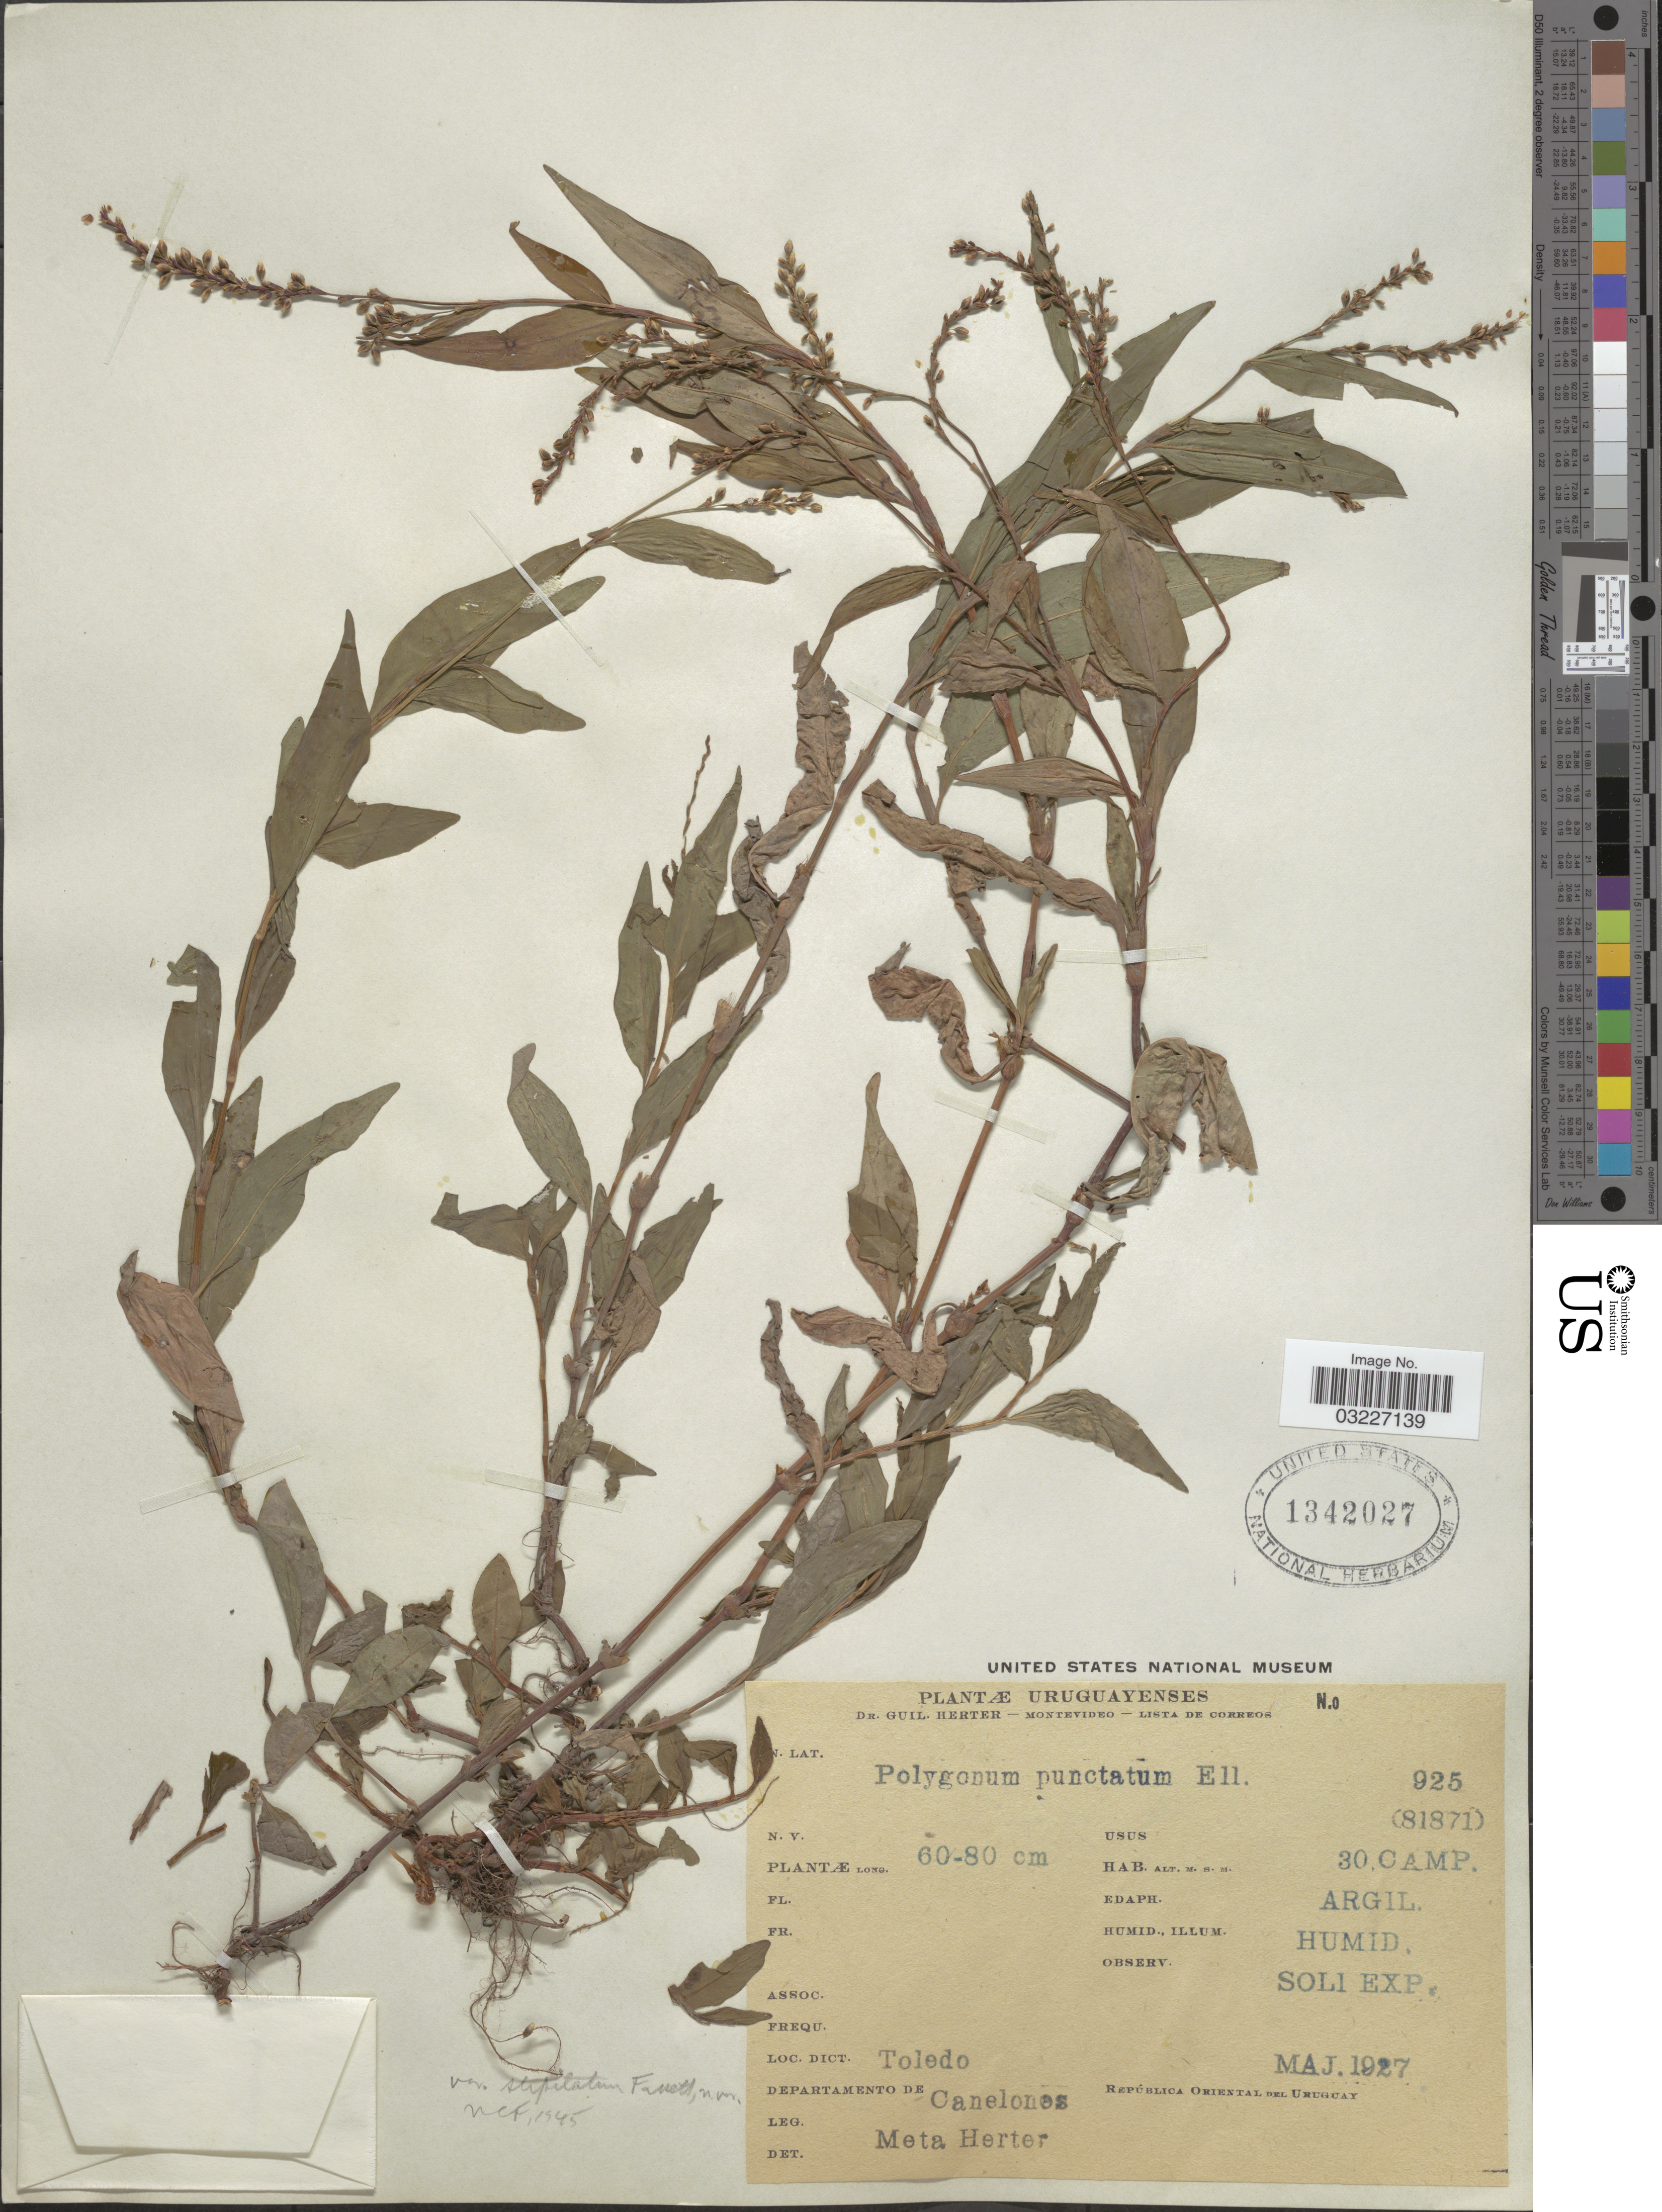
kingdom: Plantae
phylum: Tracheophyta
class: Magnoliopsida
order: Caryophyllales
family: Polygonaceae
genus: Persicaria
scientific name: Persicaria punctata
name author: (Elliott) Small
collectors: M. Herter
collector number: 925(81871)?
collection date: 1927-05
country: Uruguay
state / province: Canelones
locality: Dict. Toledo. Departamento de Canelones.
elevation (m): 30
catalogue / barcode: US 1342027